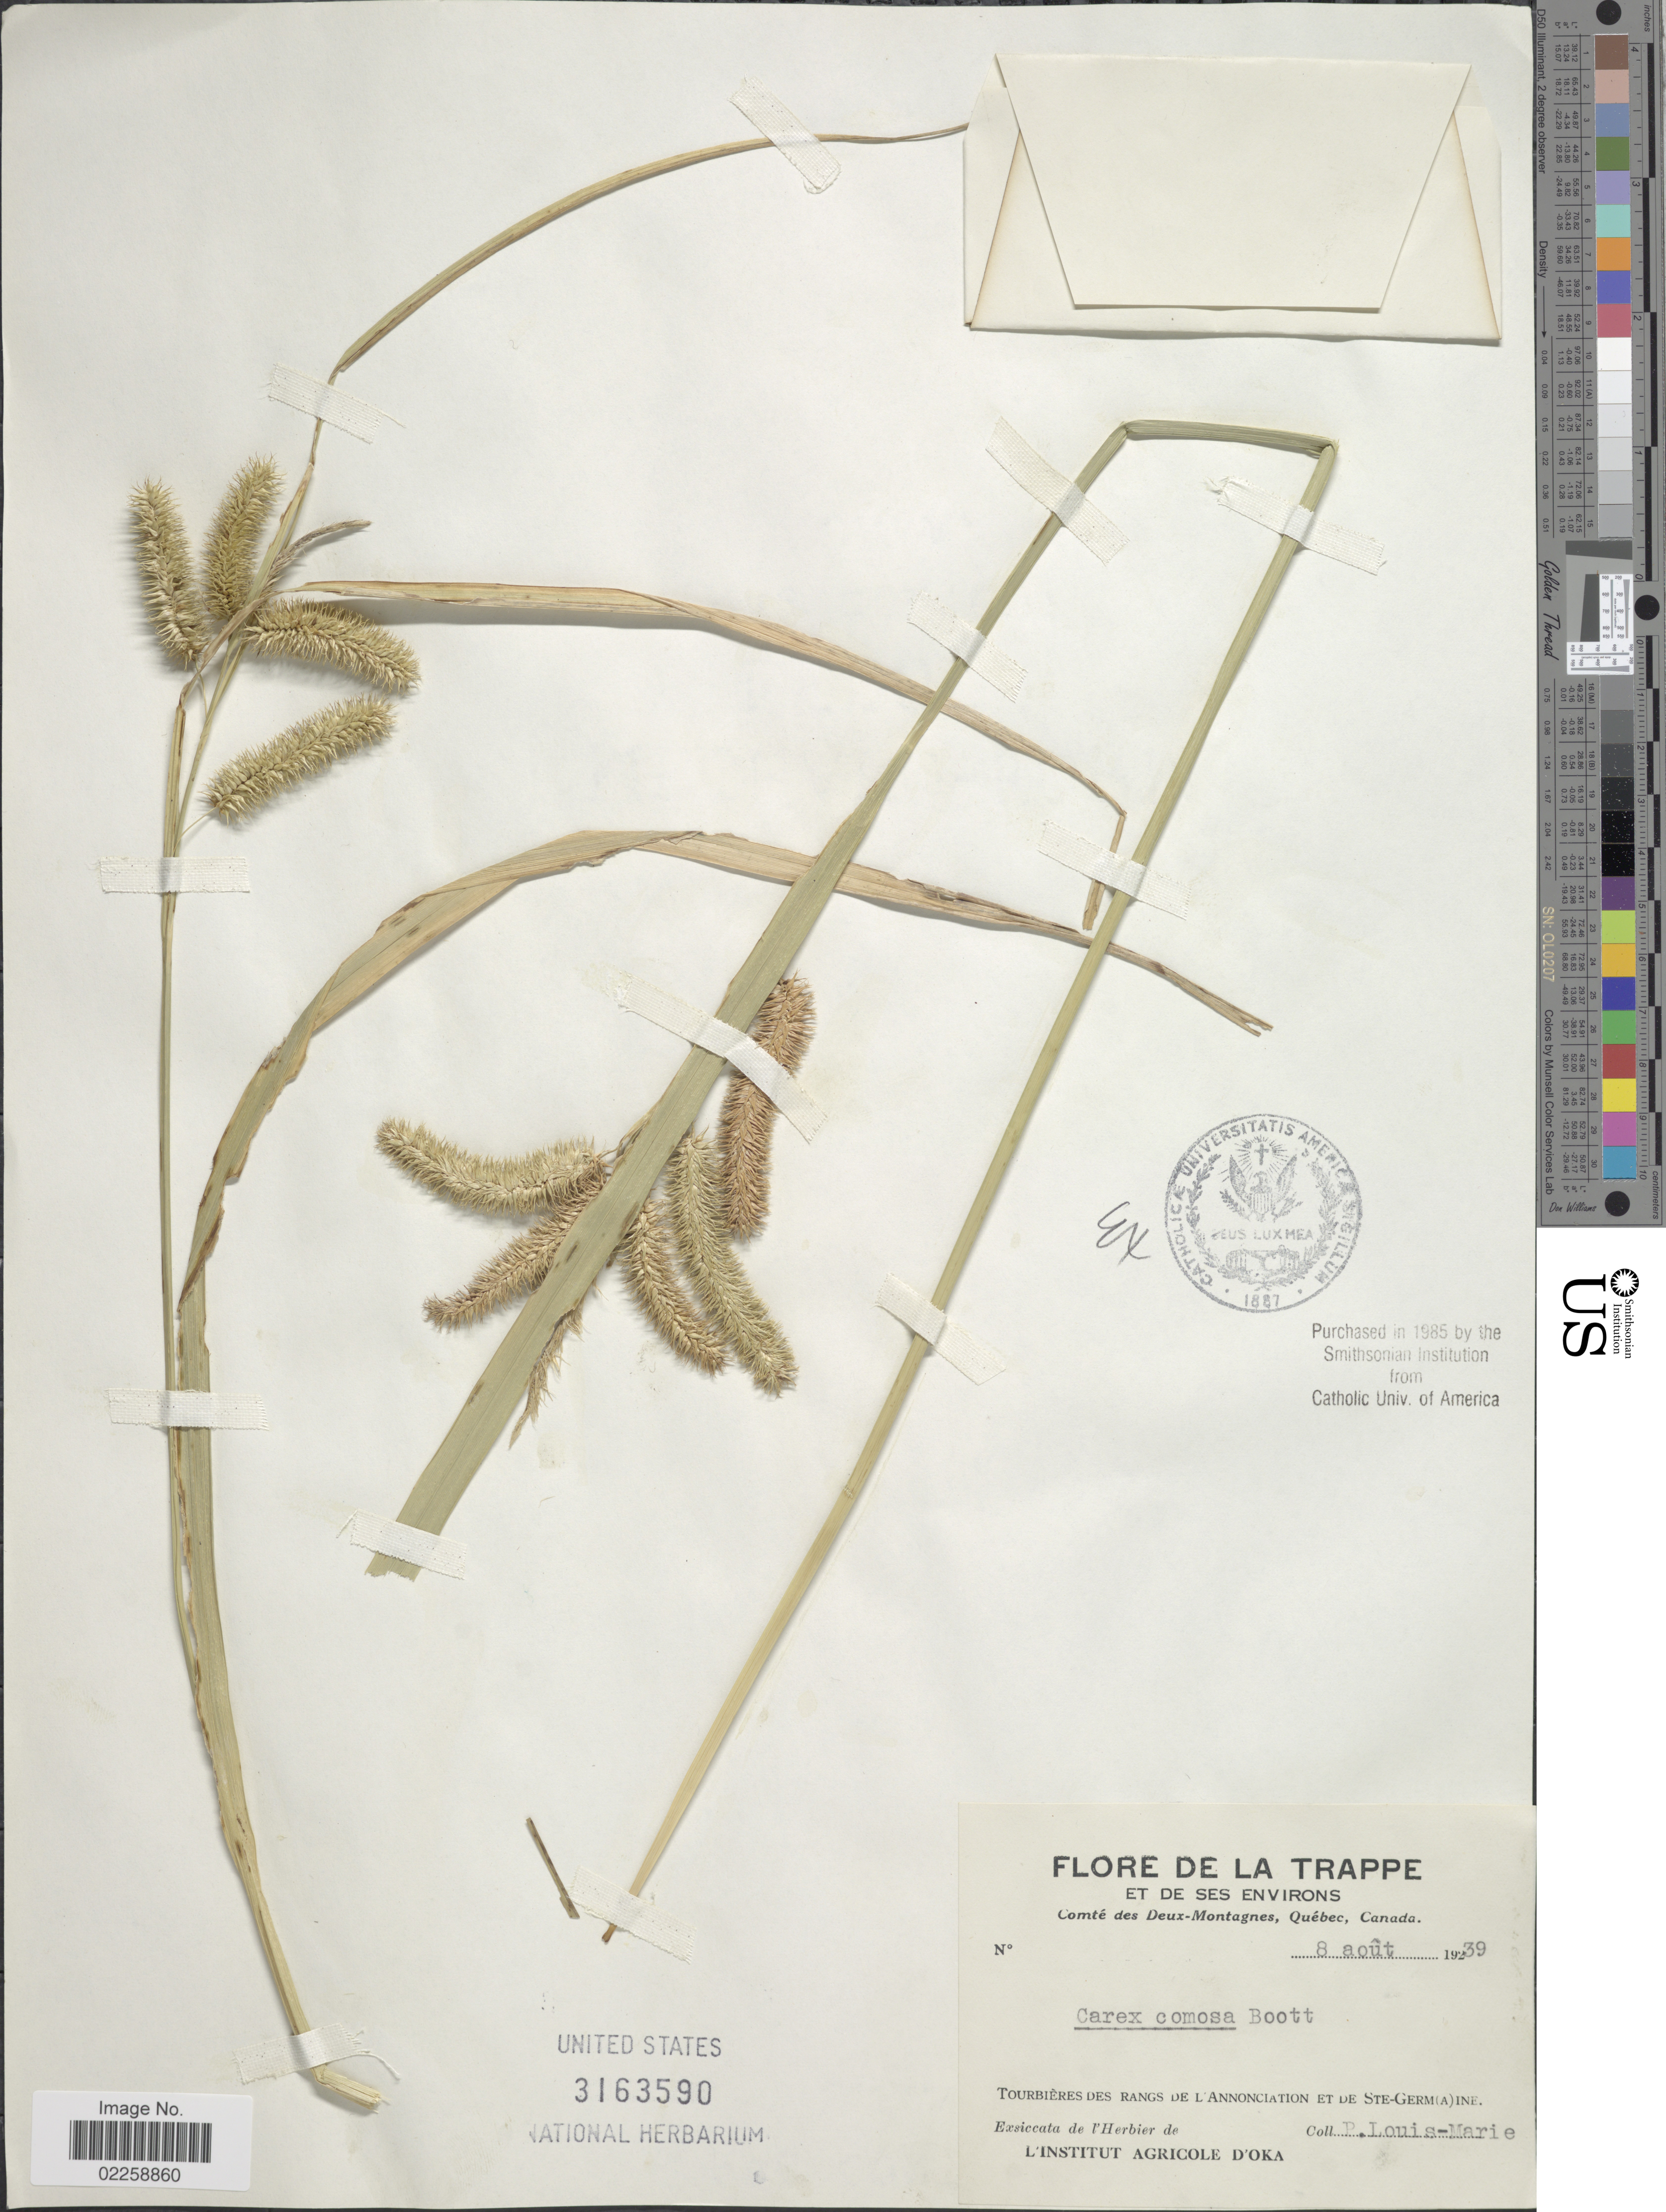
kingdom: Plantae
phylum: Tracheophyta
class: Liliopsida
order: Poales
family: Cyperaceae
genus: Carex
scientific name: Carex comosa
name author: Boott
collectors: L.-M. LaLonde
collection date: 1939-08-08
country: Canada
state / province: Quebec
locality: De La Trappe, Comte des Deux-Montagnes, Quebec, Tourbieres des Rangs de L'Annonciation et de Ste-Germ(a)ine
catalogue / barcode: US 3163590